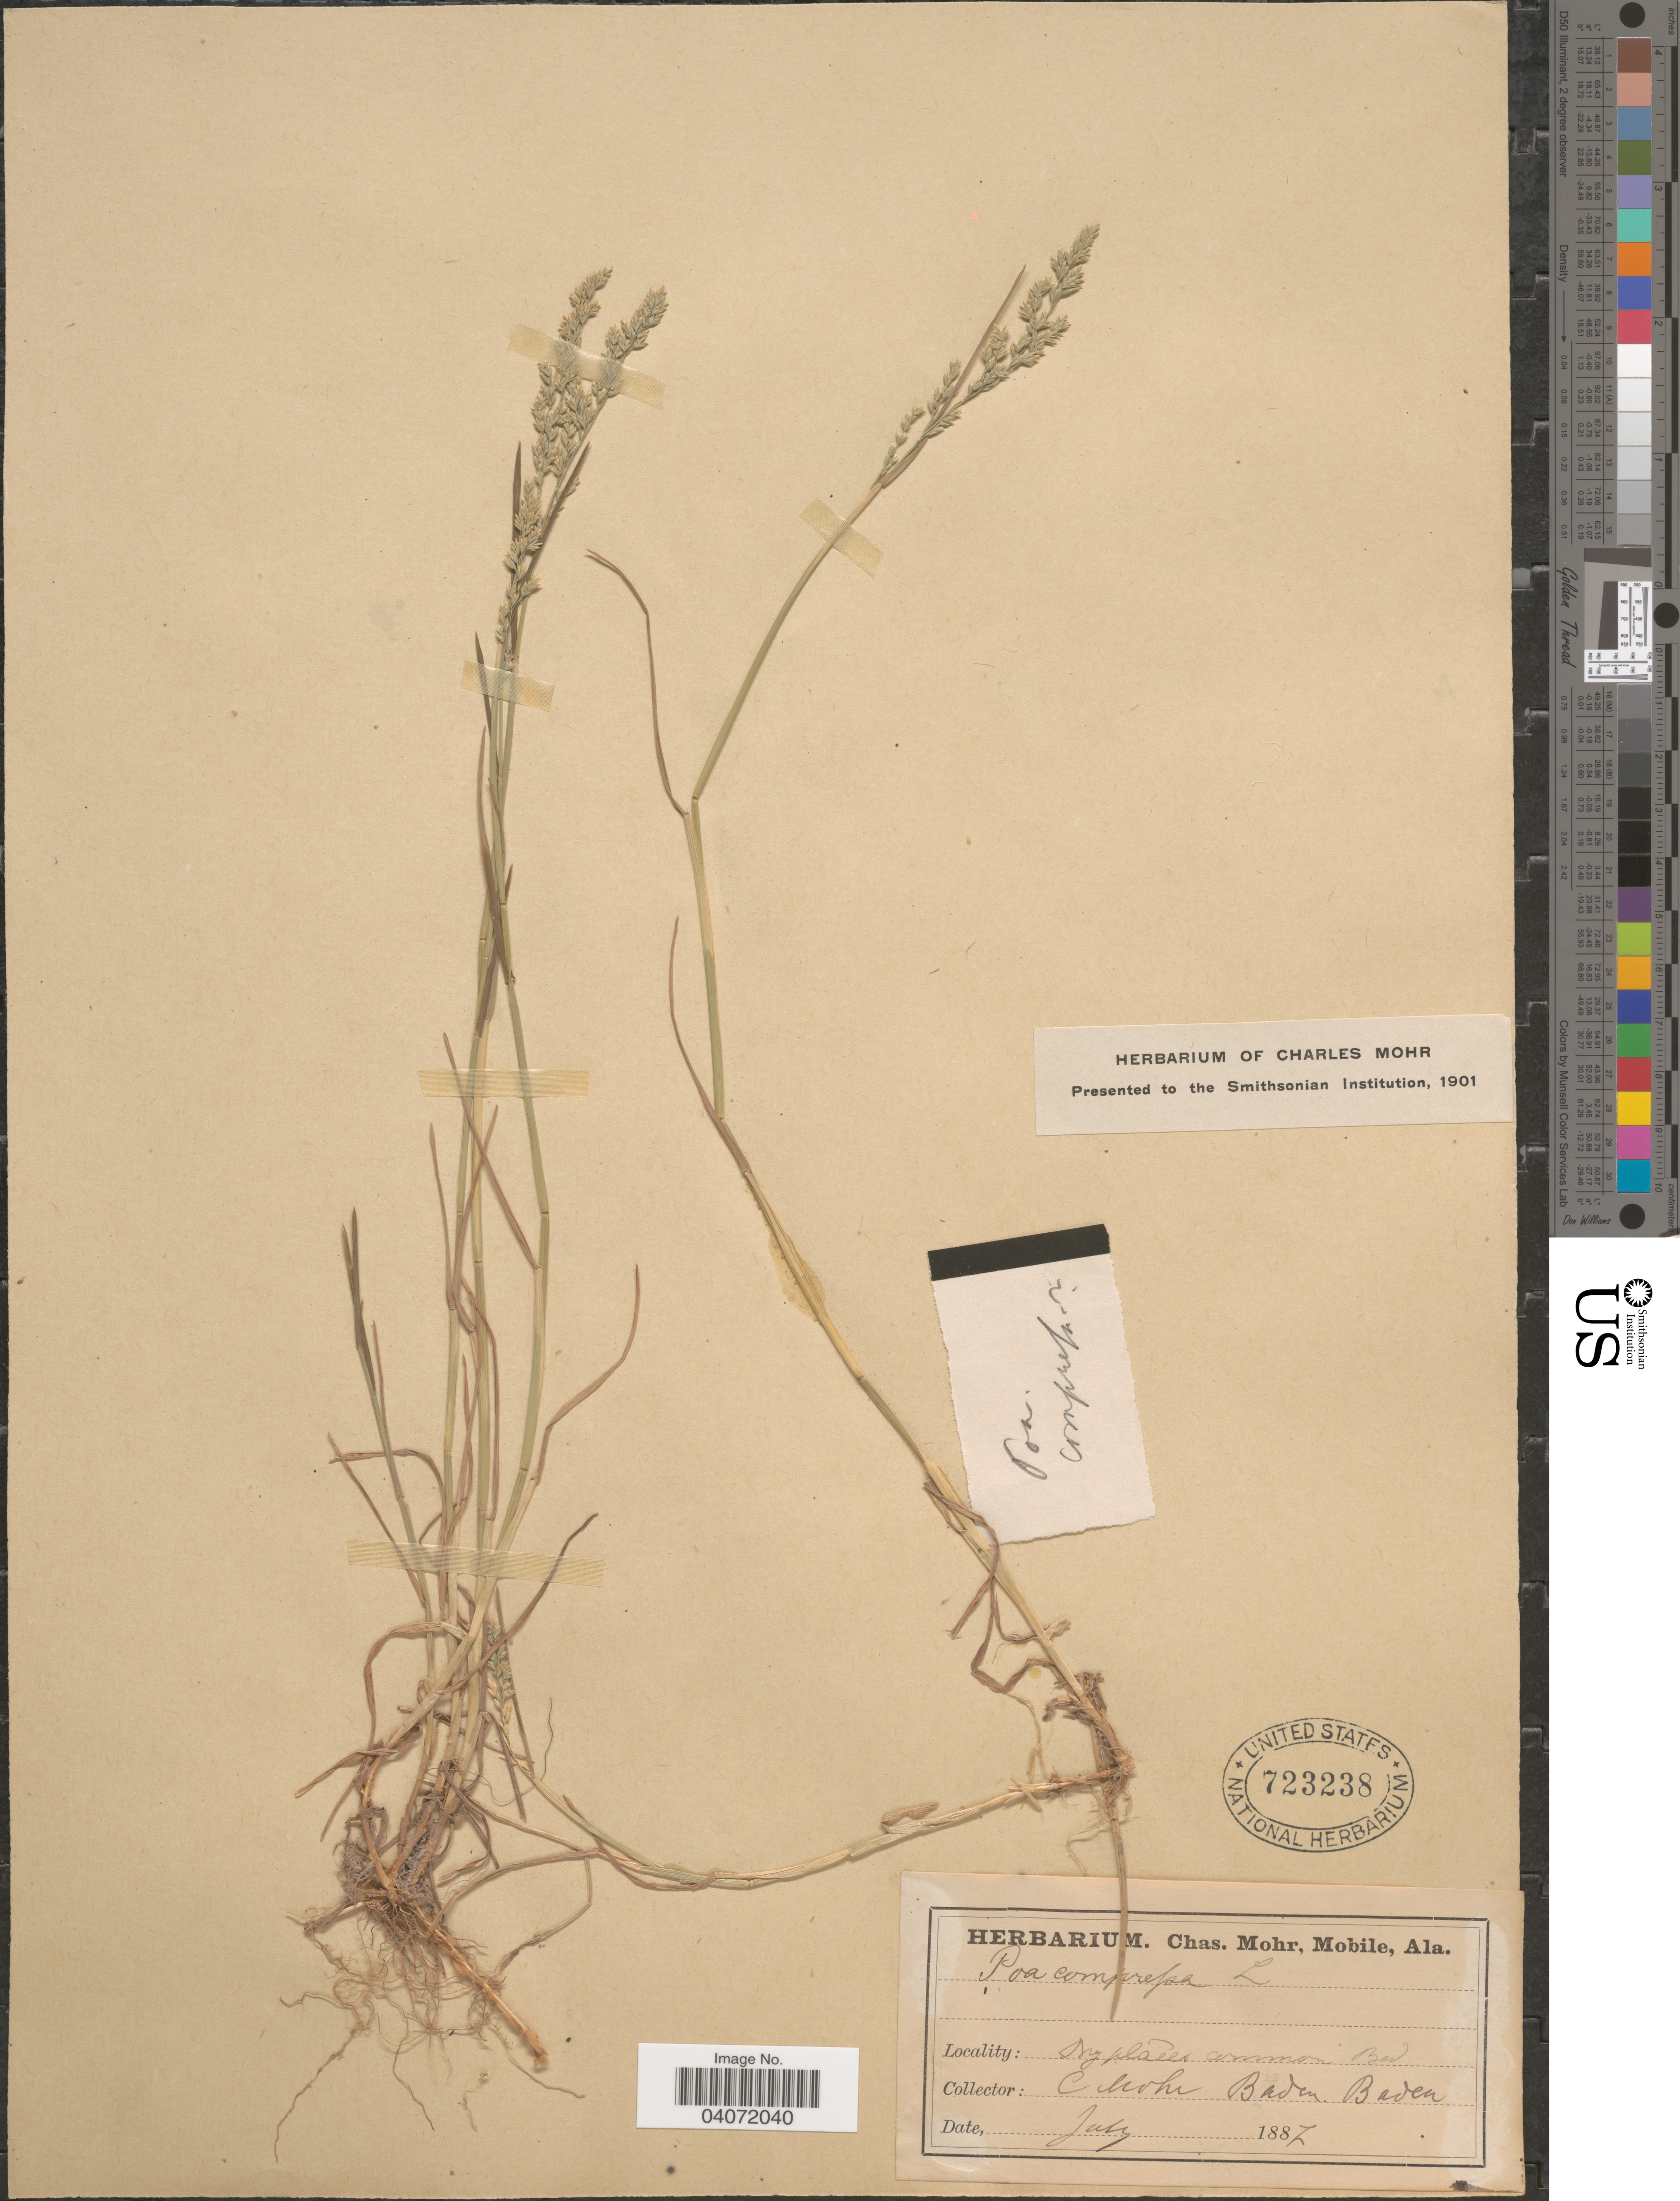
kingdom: Plantae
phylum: Tracheophyta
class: Liliopsida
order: Poales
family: Poaceae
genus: Poa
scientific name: Poa compressa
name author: L.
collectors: C. T. Mohr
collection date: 1887-07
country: Germany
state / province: Baden-Württemberg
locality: Dry places common Bei Baden.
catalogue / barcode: US 723238